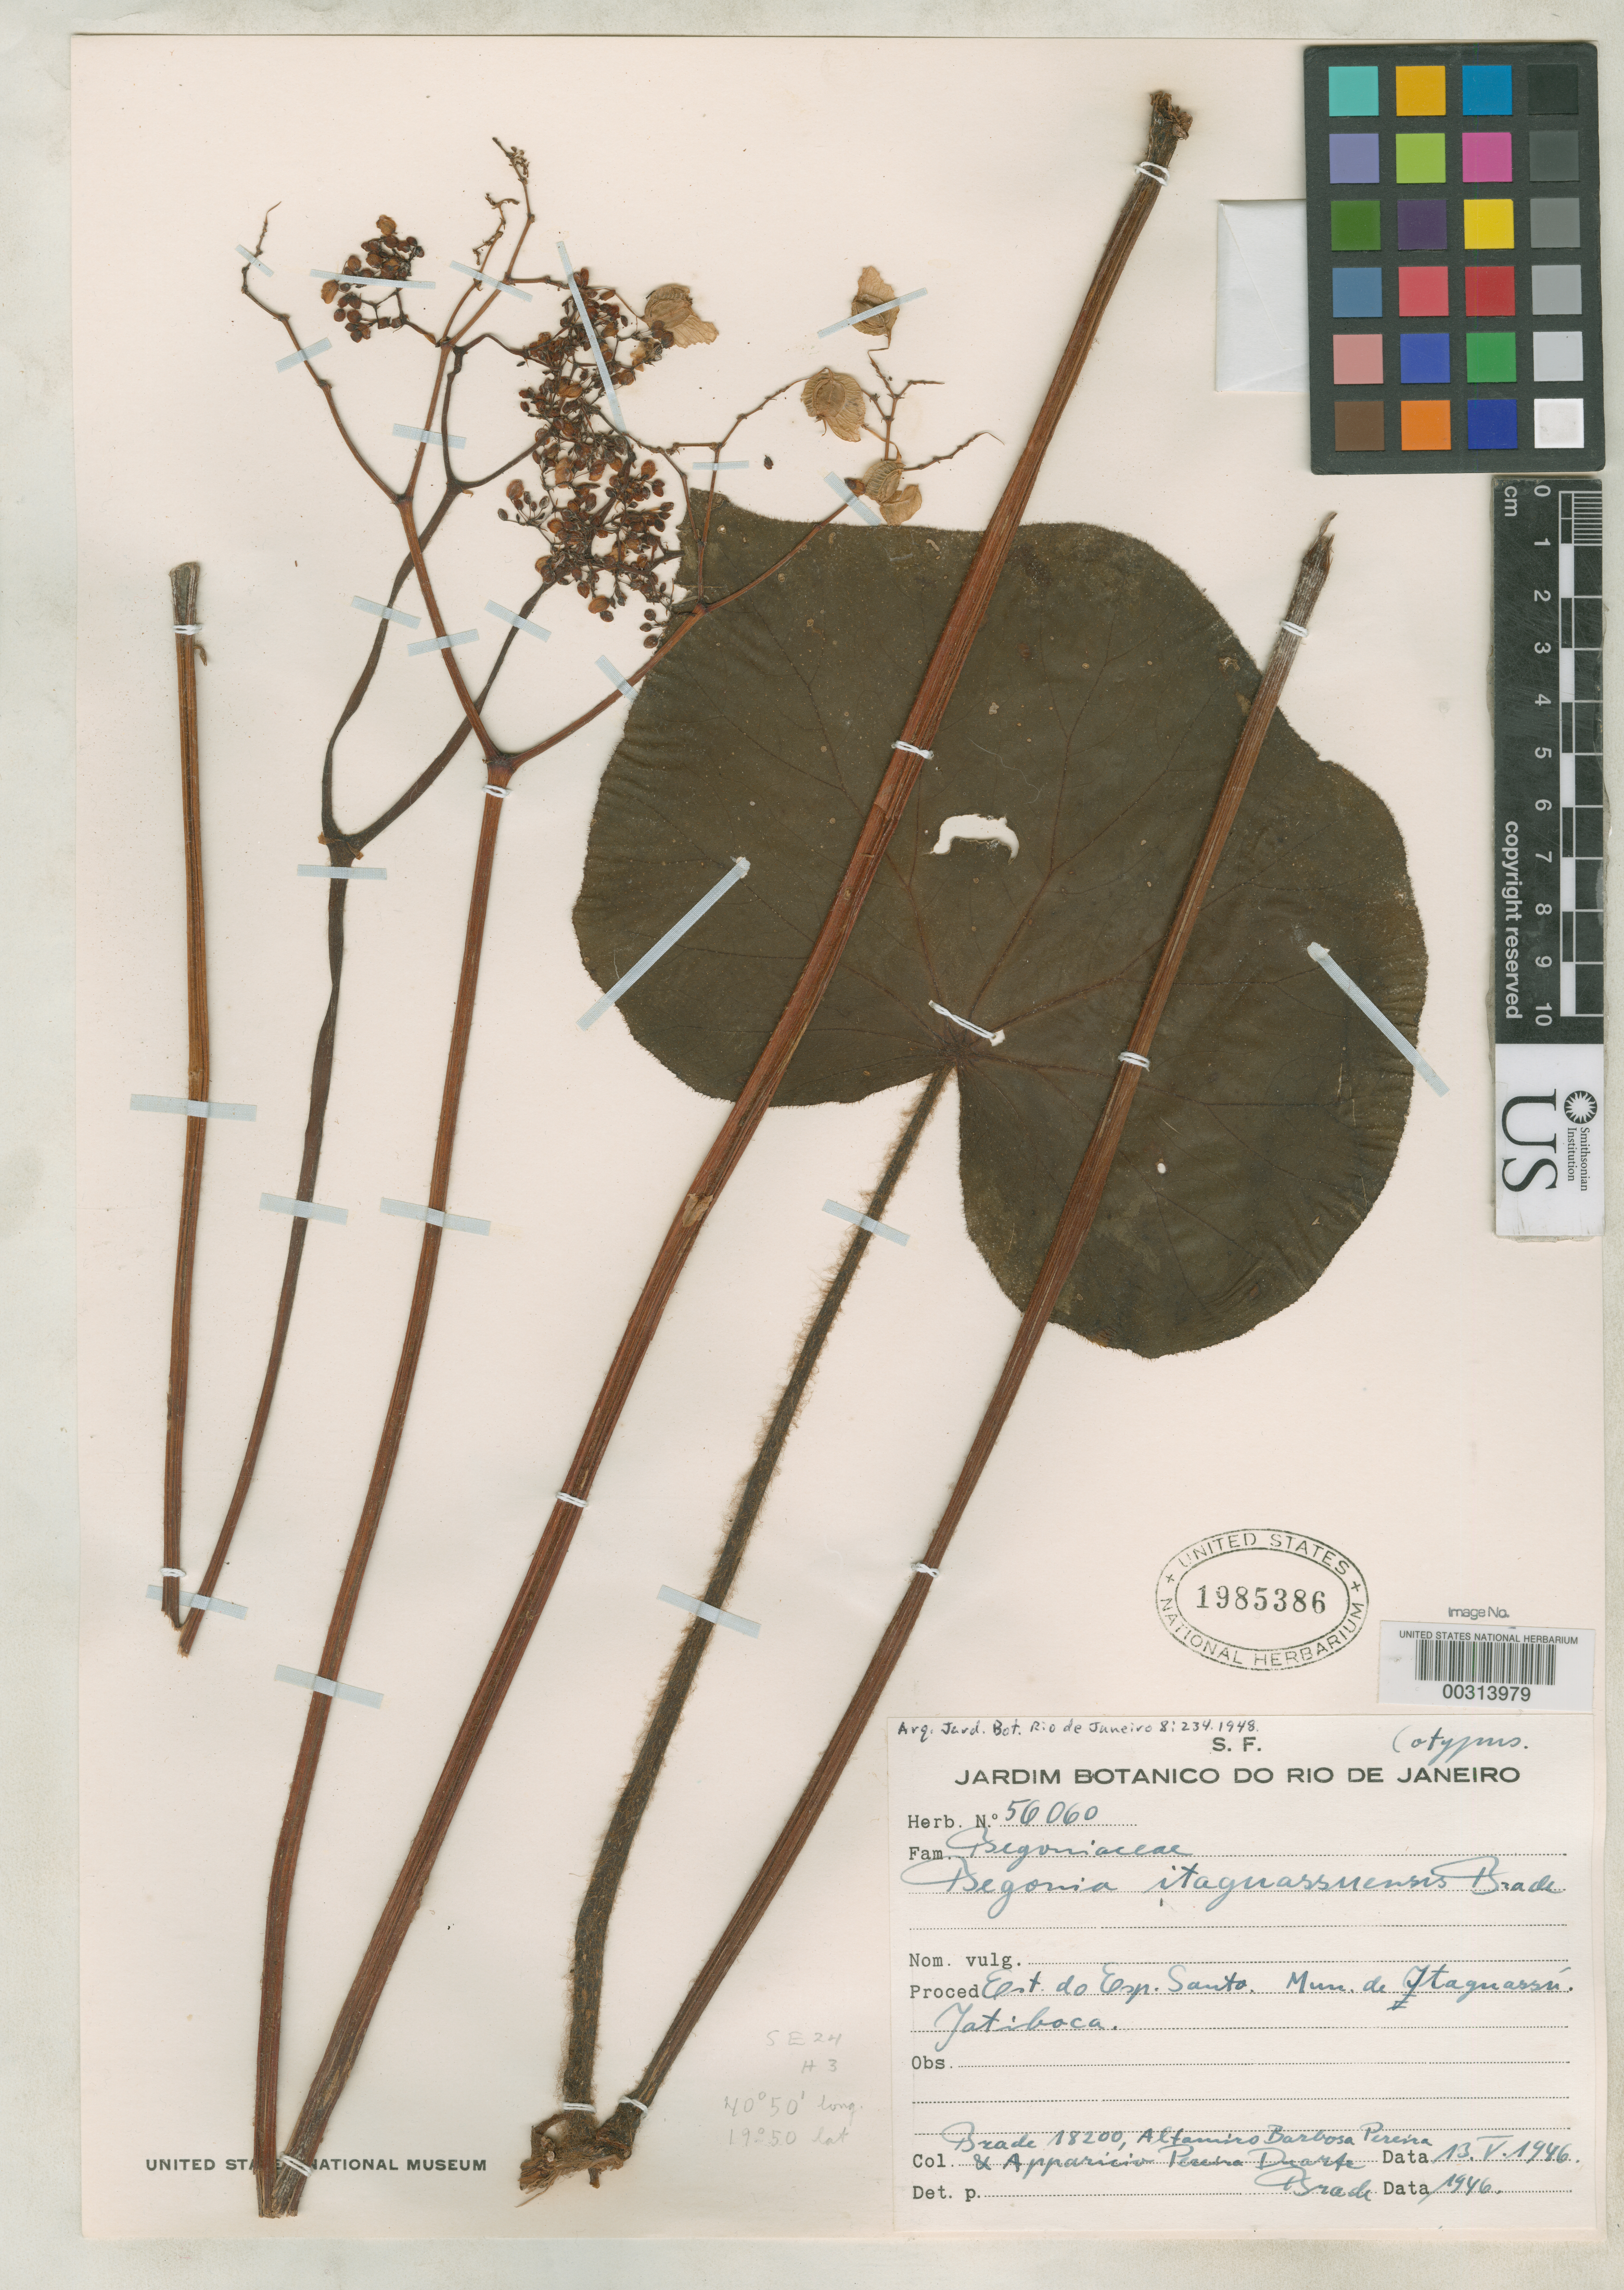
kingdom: Plantae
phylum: Tracheophyta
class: Magnoliopsida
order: Cucurbitales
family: Begoniaceae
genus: Begonia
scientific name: Begonia itaguassuensis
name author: Brade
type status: Isotype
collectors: A. C. Brade, A. Barbosa-Pereira & A. P. Duarte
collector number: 18200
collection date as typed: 13 May 1946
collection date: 1946-05-13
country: Brazil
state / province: Espírito Santo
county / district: Itaguassu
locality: Yatiboca.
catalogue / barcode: US 1985386